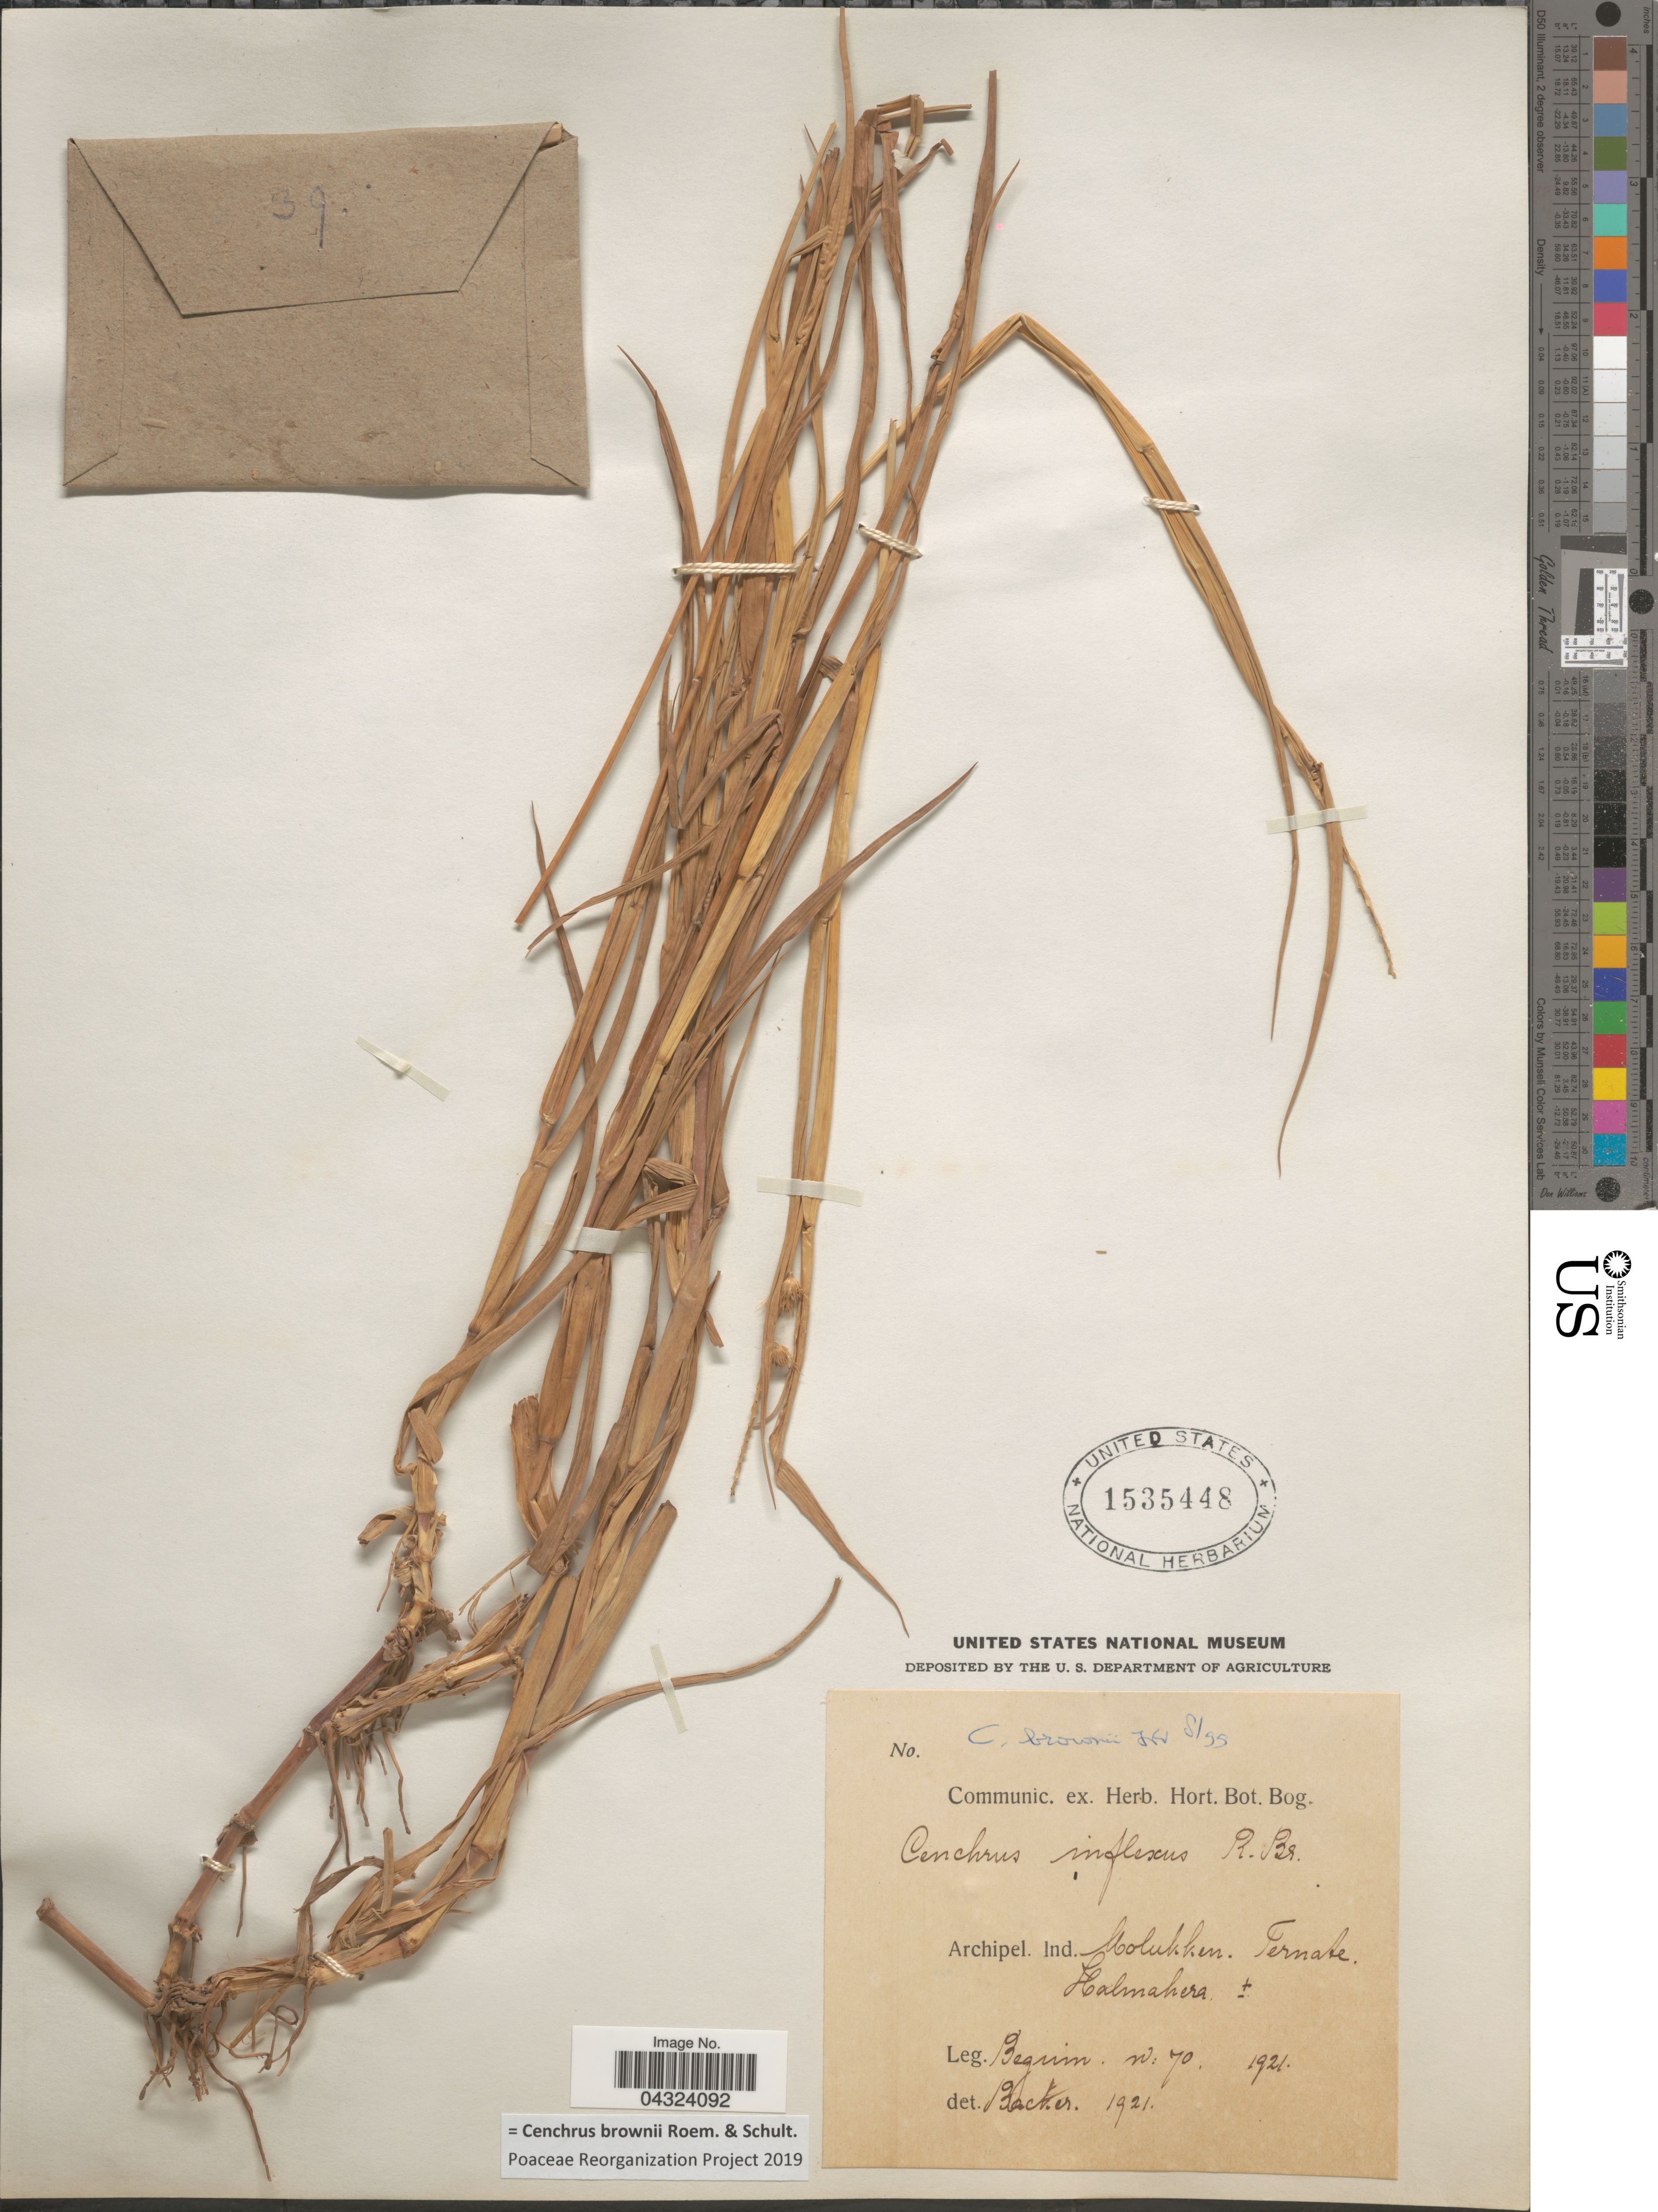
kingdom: Plantae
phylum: Tracheophyta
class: Liliopsida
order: Poales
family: Poaceae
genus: Cenchrus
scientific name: Cenchrus brownii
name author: Roem. & Schult.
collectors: Beguin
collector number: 70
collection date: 1921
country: Indonesia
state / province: Maluku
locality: Archipel. Ind. Moluhken. Ternate.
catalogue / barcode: US 1535448